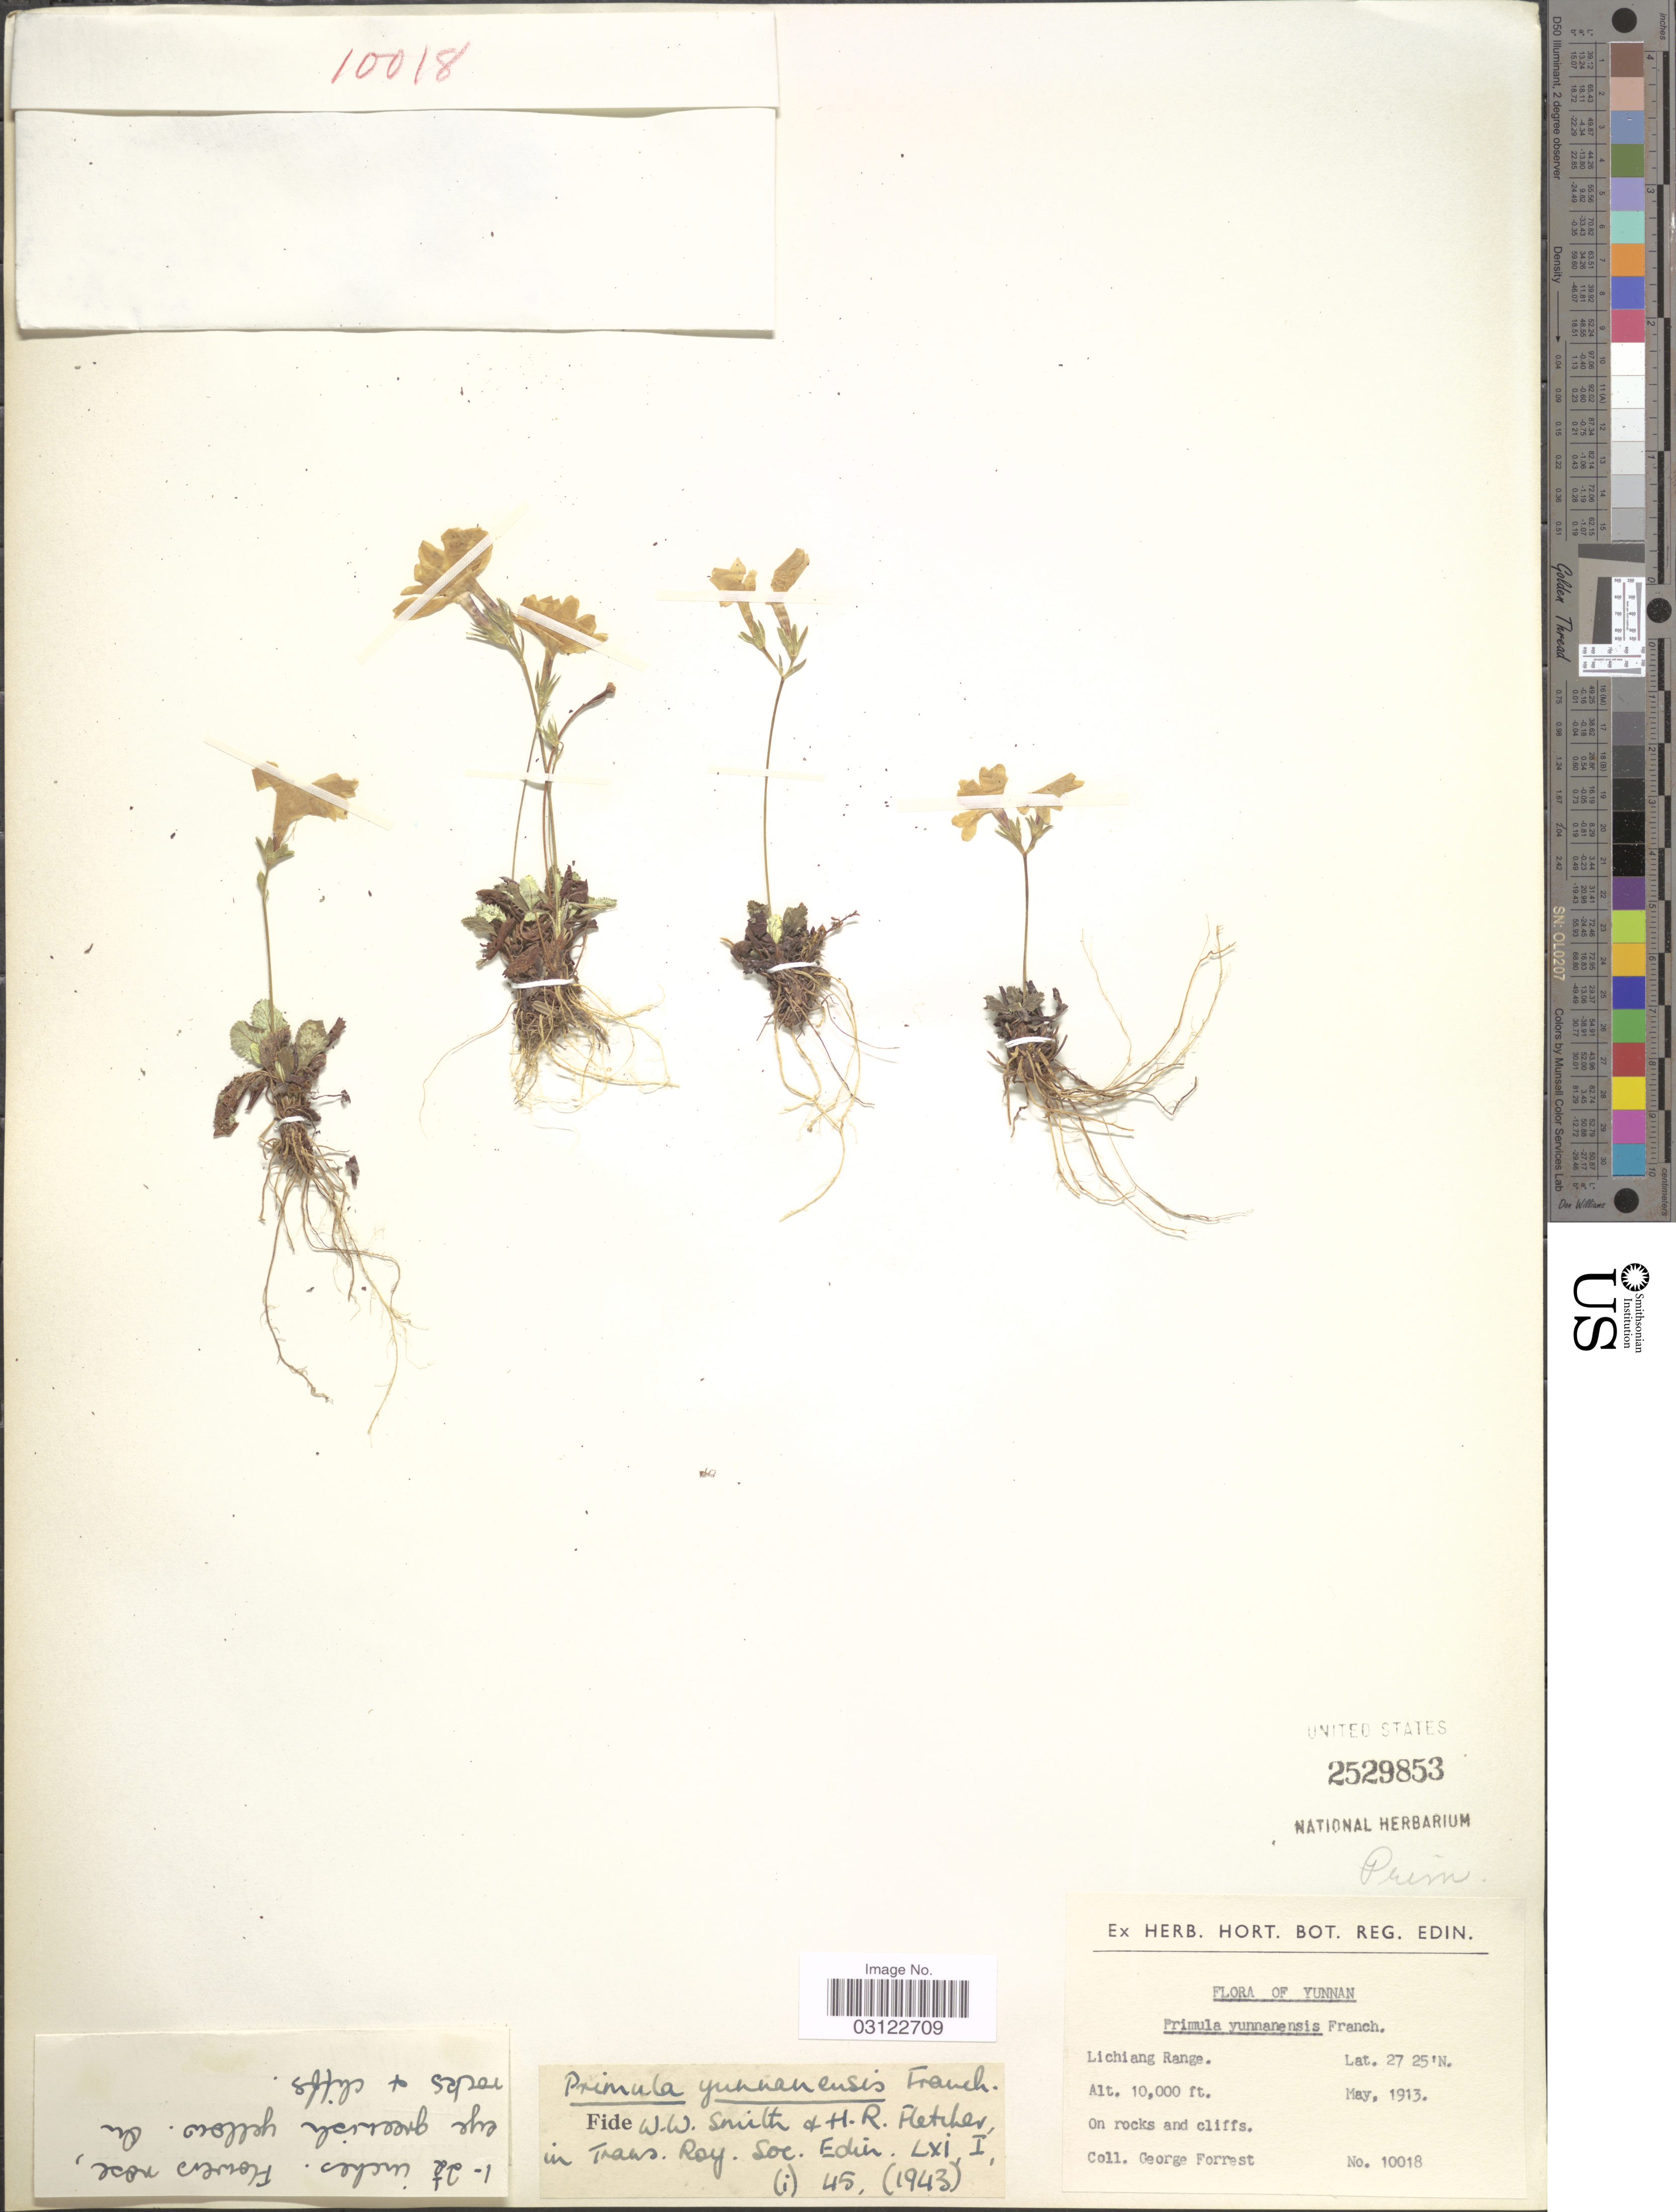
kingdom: Plantae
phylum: Tracheophyta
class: Magnoliopsida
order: Ericales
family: Primulaceae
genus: Primula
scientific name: Primula yunnanensis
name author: Franch.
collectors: G. Forrest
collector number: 10018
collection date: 1913-05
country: China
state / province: Yunnan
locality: Lichiang Range.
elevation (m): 3048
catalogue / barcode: US 2529853